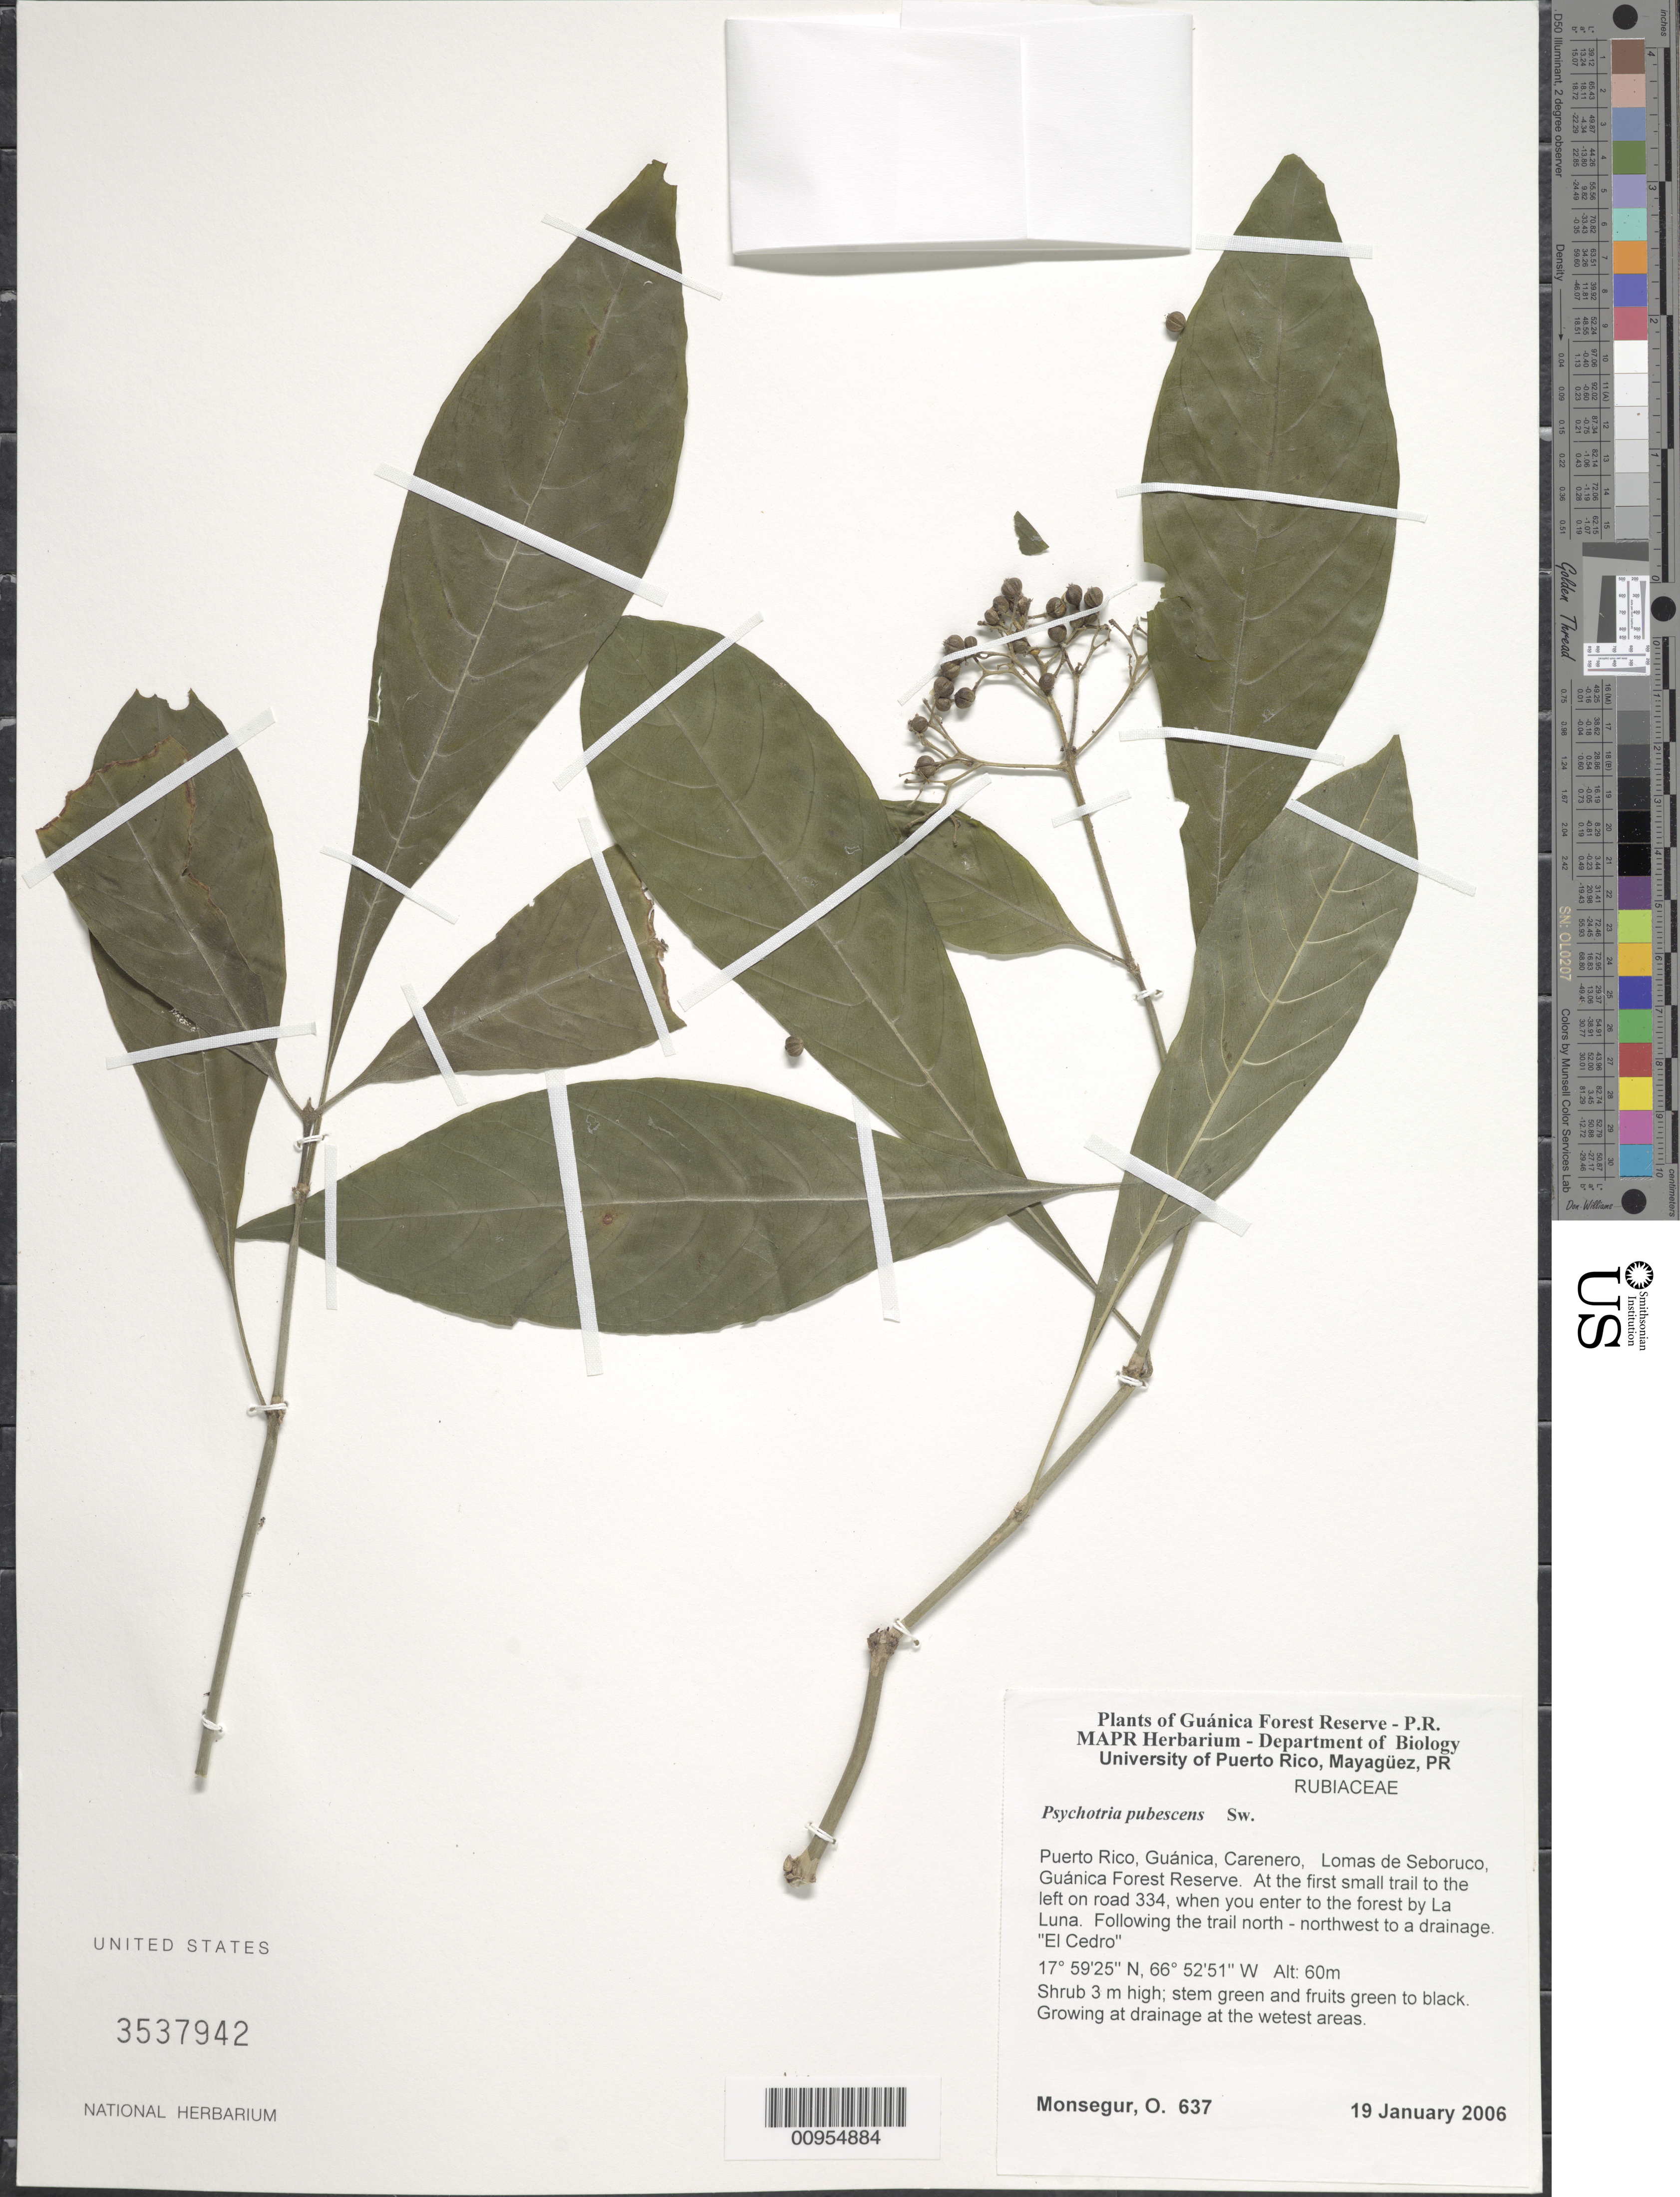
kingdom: Plantae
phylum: Tracheophyta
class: Magnoliopsida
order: Gentianales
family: Rubiaceae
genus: Psychotria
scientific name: Psychotria pubescens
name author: Sw.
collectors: O. Monsegur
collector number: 637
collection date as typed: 19 Jan 2006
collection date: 2006-01-19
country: Puerto Rico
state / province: Guánica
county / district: Carenero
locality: Guánica Forest Reserve. Lomas de Seboruco, from road 334, taking Ojo de Agua Trail to the south.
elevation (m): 60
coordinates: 17.5925, 66.525144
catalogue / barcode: US 3537942